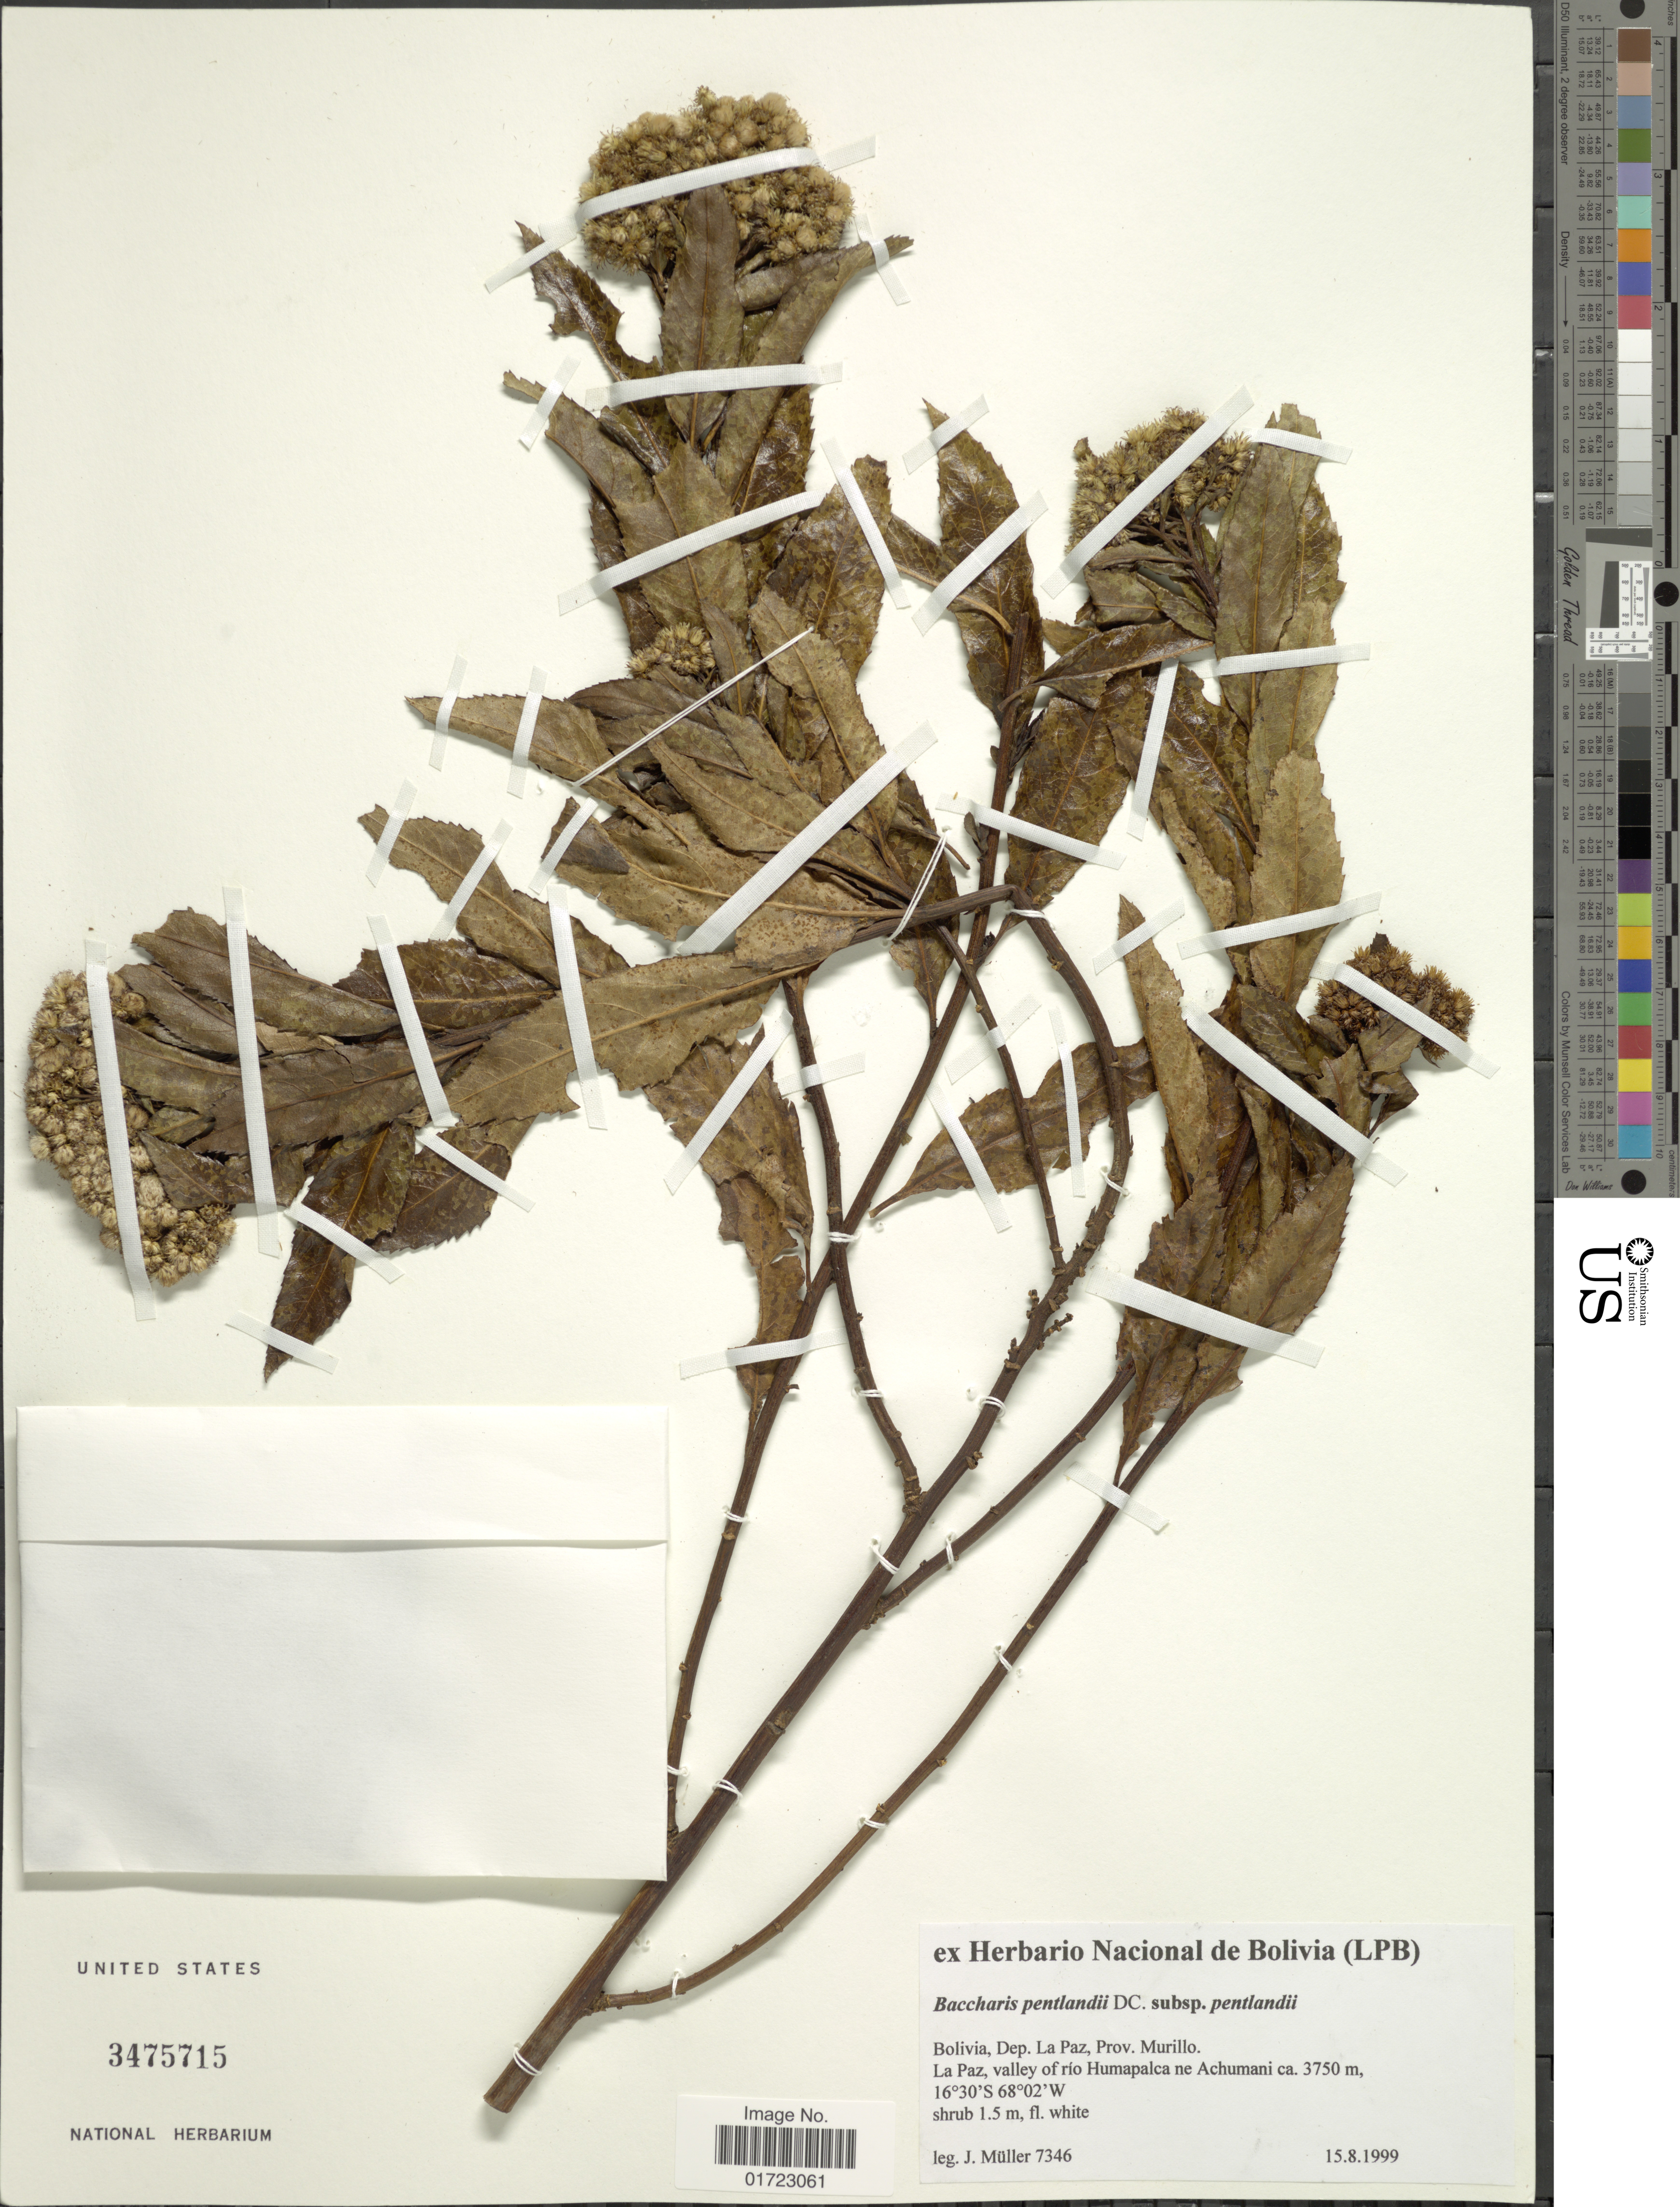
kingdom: Plantae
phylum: Tracheophyta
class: Magnoliopsida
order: Asterales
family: Asteraceae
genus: Baccharis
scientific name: Baccharis pentlandii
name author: DC.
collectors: J. Müller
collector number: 7346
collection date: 1999-08-15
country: Bolivia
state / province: La Paz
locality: Prov. Murillo. la Paz, valley of rio Humapalca Achumani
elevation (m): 3750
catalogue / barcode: US 3475715